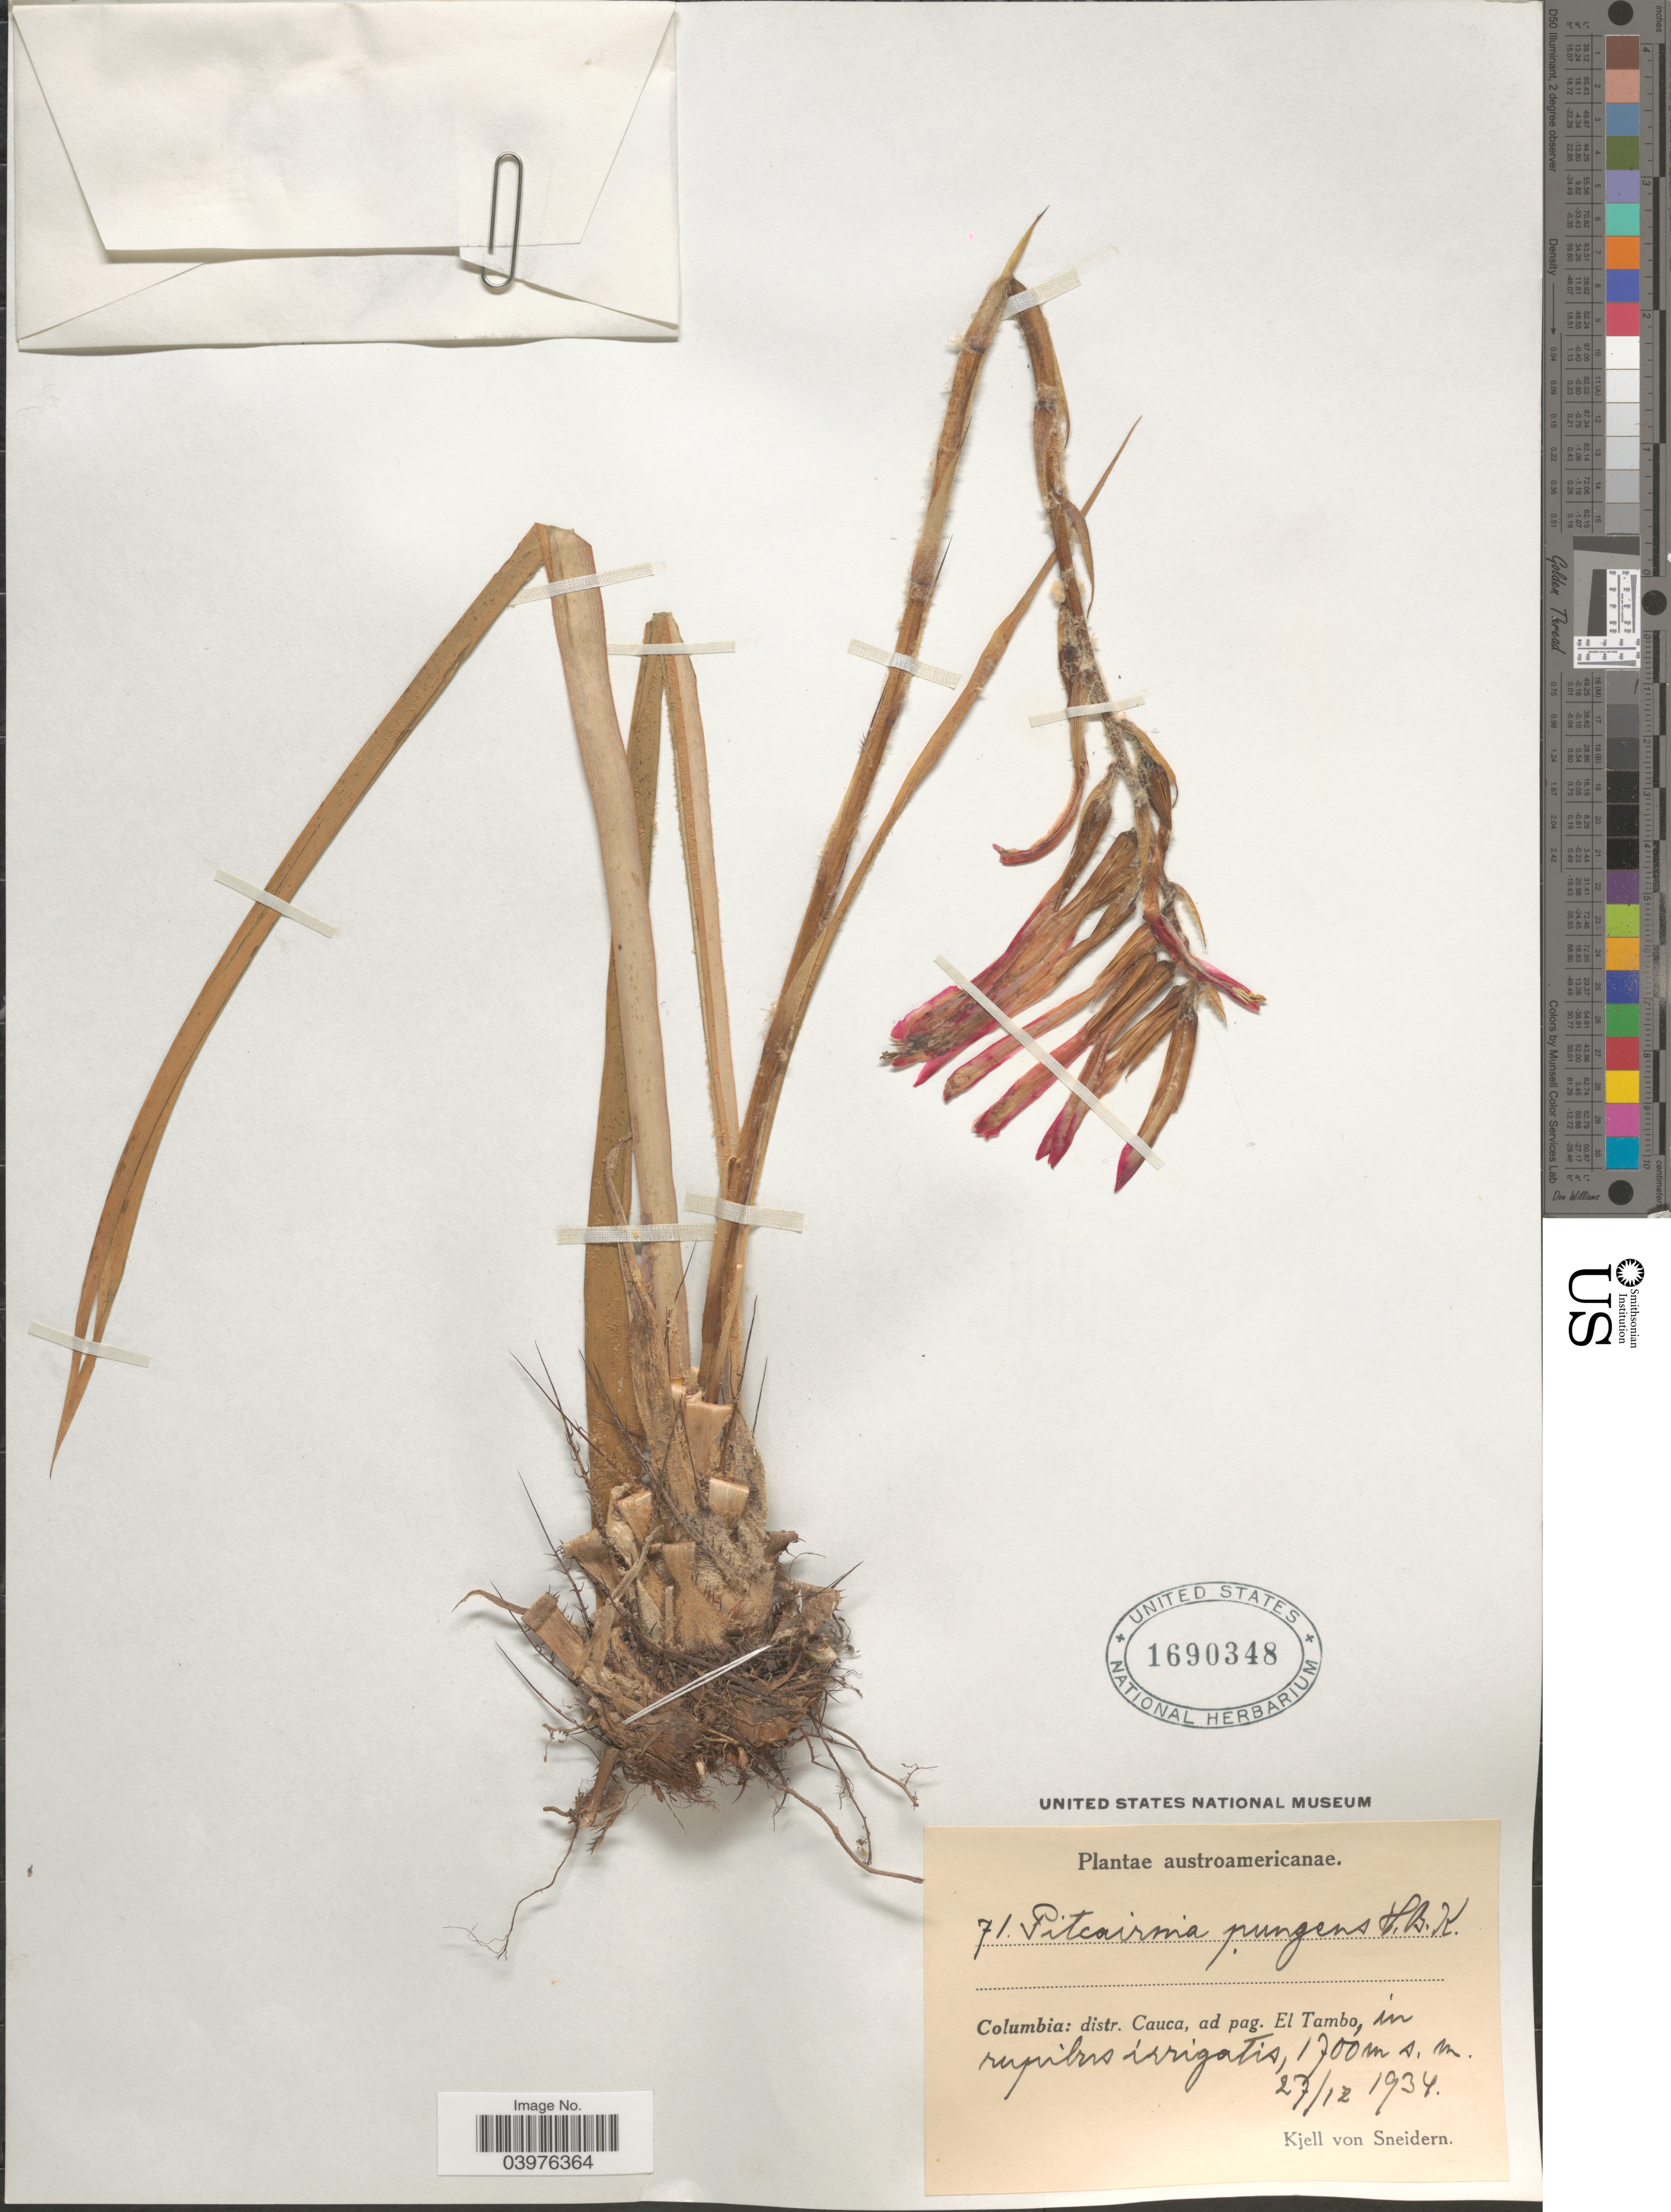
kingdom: Plantae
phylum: Tracheophyta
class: Liliopsida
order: Poales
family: Bromeliaceae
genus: Pitcairnia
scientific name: Pitcairnia pungens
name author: Kunth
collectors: K. von Sneidern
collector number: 71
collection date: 1934-12-27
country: Colombia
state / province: Cauca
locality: Austroamericanae. Distr. Cauca, ad pag. El Tambo.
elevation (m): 1700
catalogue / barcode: US 1690348